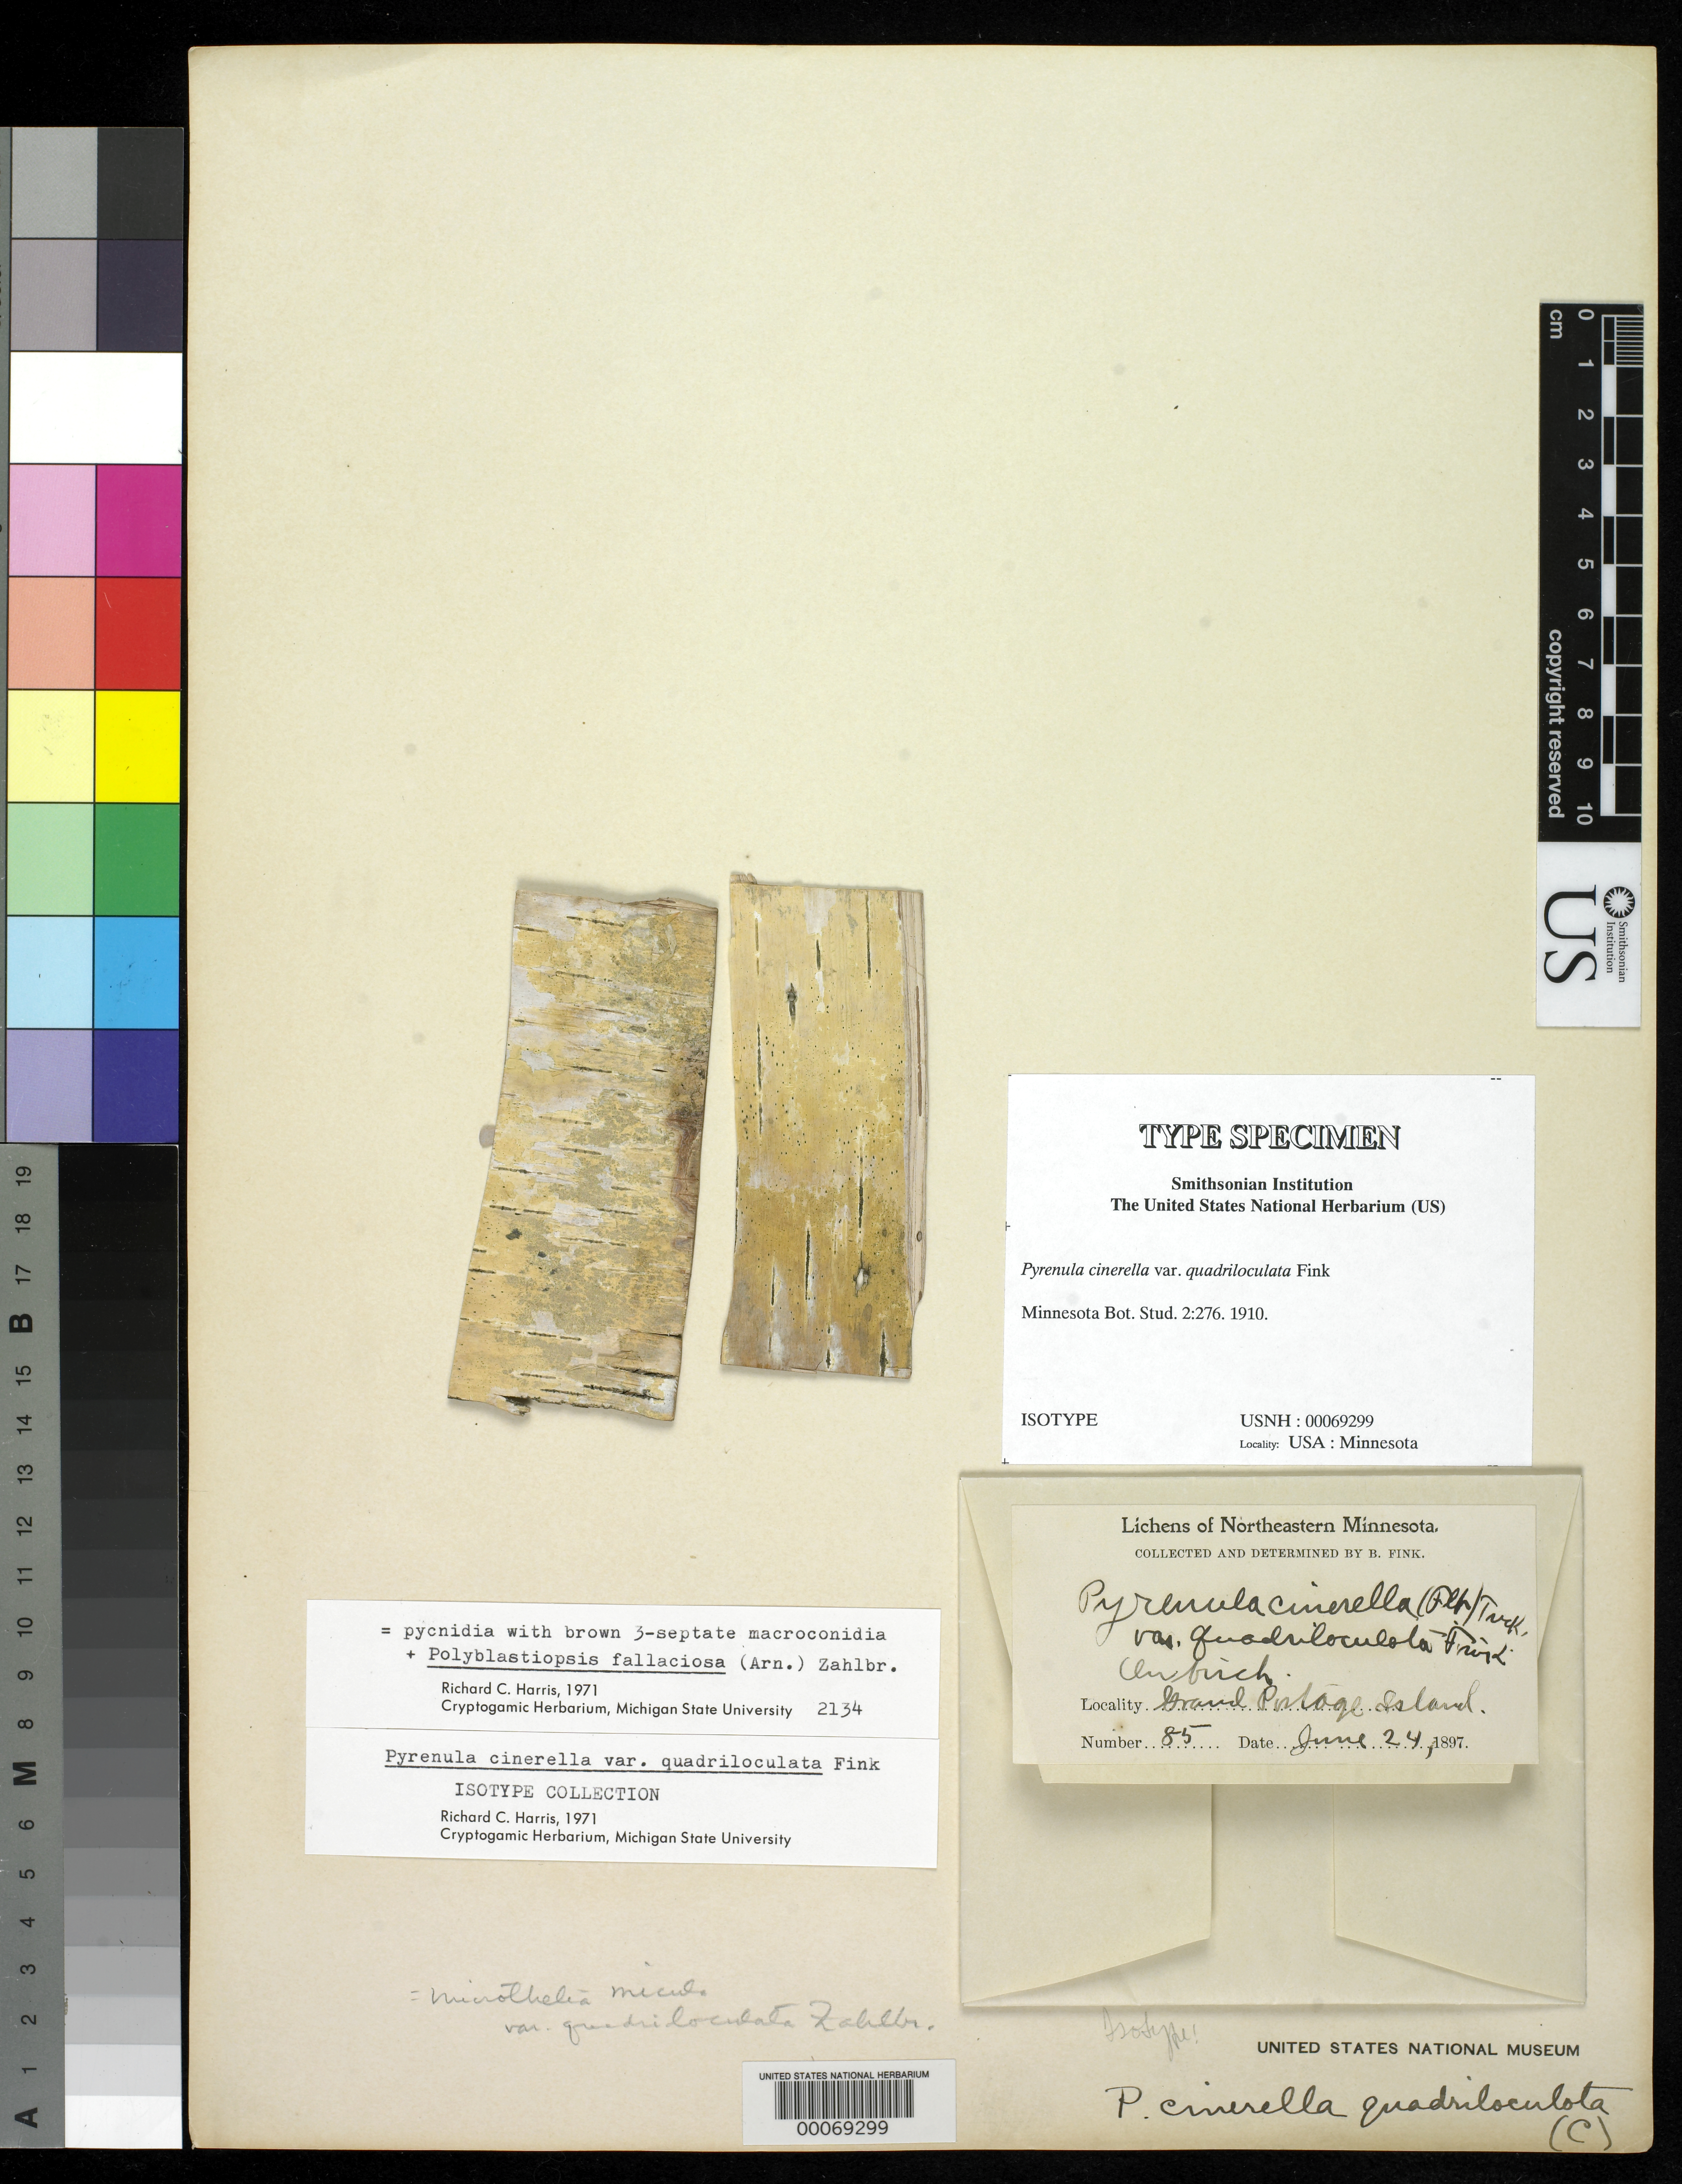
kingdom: Fungi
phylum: Ascomycota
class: Eurotiomycetes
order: Pyrenulales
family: Pyrenulaceae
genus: Pyrenula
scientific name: Pyrenula cinerella var. quadriloculata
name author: Fink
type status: Isotype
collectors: B. Fink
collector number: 85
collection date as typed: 24 Jun 1897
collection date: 1897-06-24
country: United States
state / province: Minnesota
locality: Grand Puloge Island.